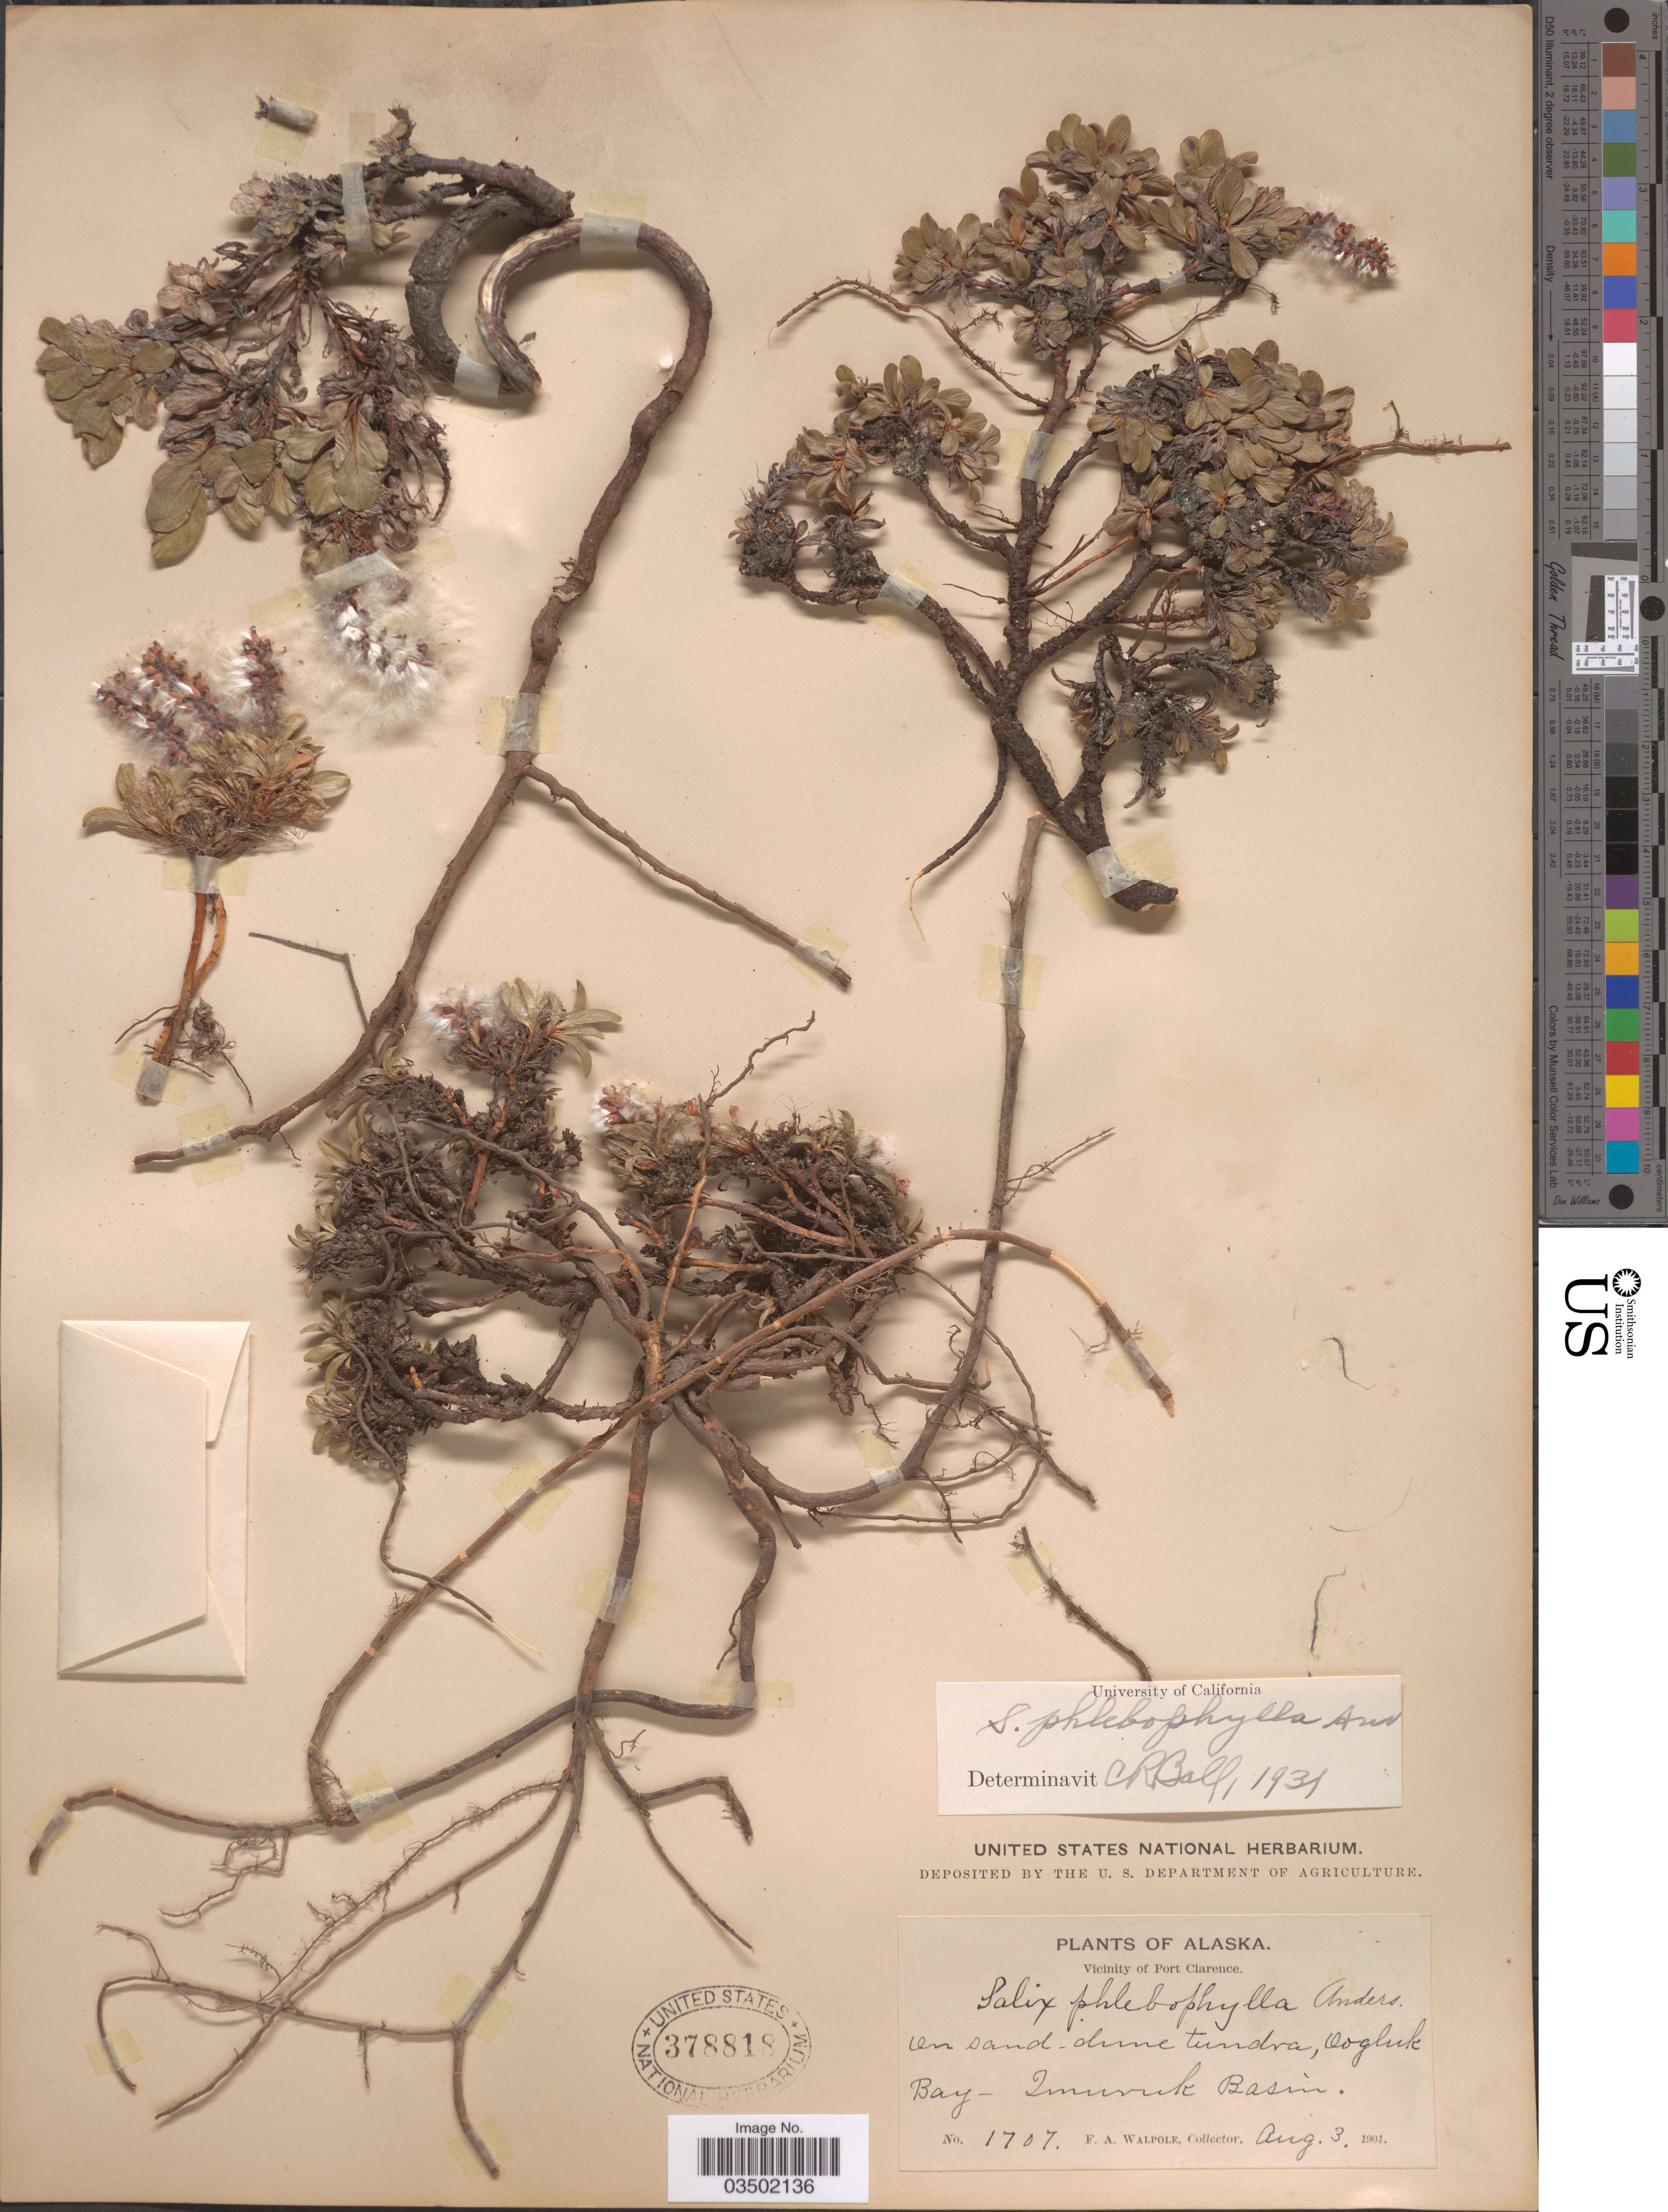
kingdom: Plantae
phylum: Tracheophyta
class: Magnoliopsida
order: Malpighiales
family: Salicaceae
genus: Salix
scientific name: Salix phlebophylla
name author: Andersson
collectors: F. Walpole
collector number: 1707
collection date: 1901-08-03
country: United States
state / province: Alaska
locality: Vicinity of Port Clarence. oogluk Bay - Imuruk Basin.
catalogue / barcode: US 378818